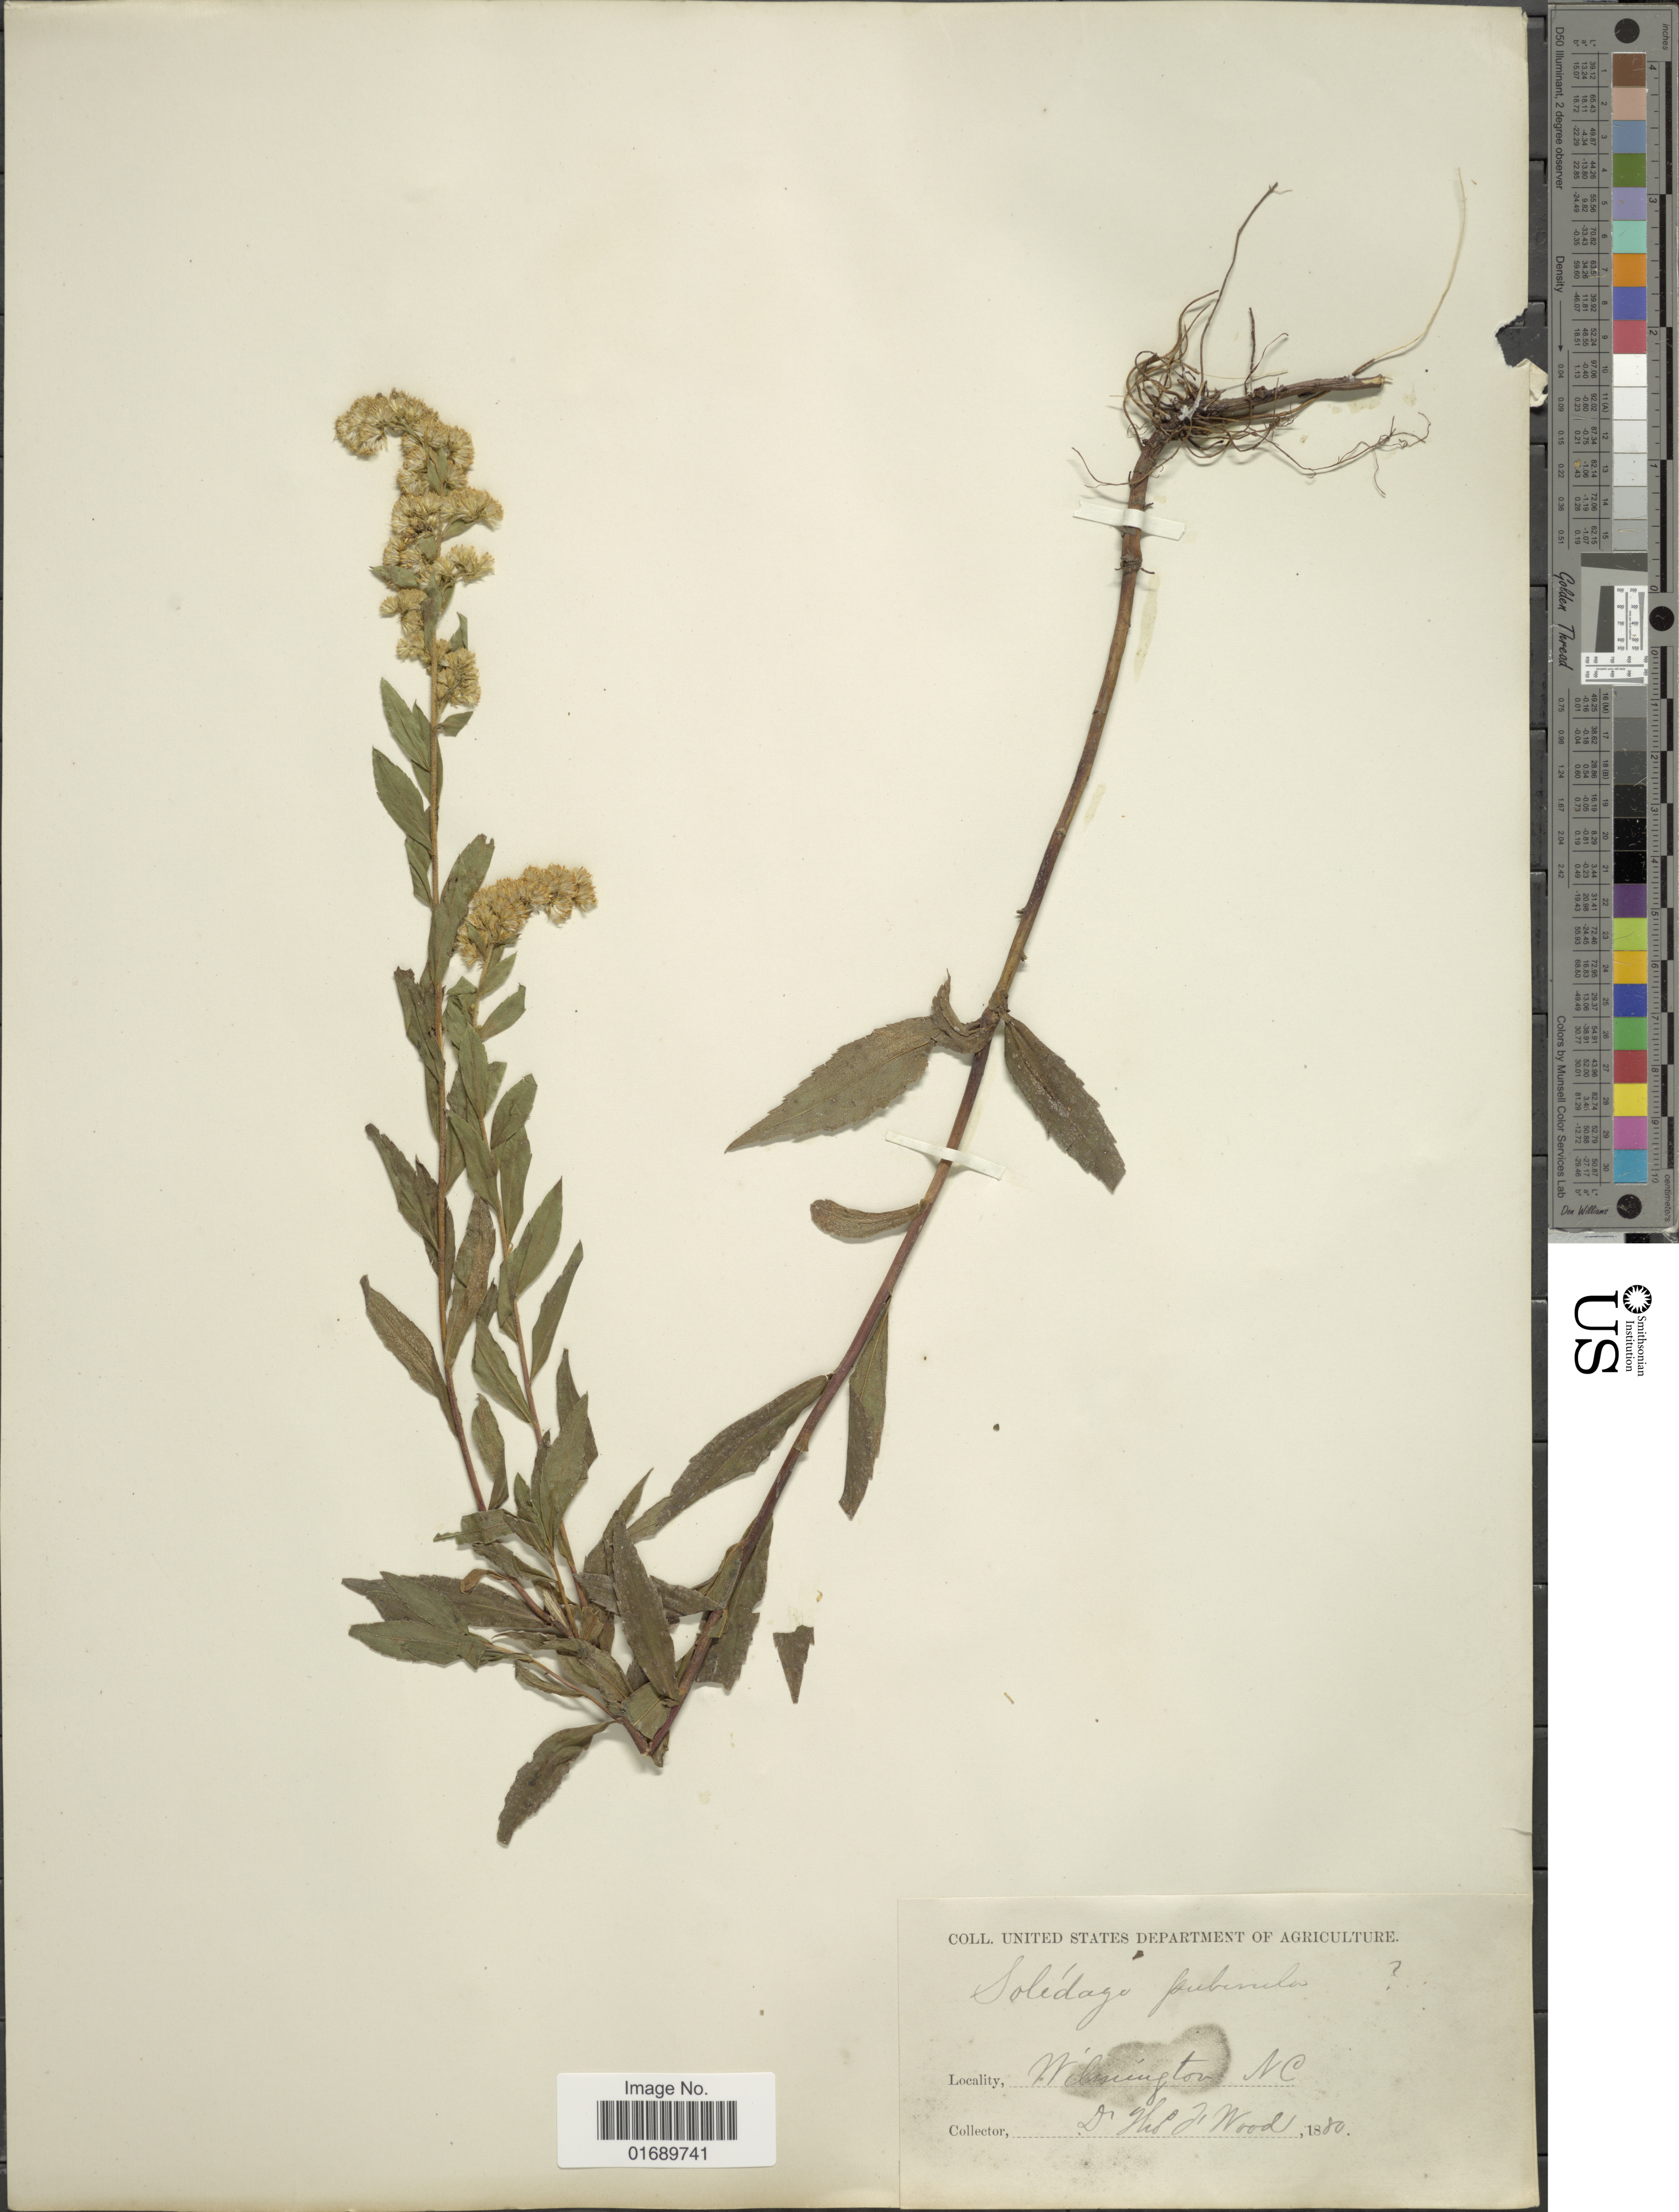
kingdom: Plantae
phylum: Tracheophyta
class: Magnoliopsida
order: Asterales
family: Asteraceae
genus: Solidago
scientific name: Solidago puberula var. pulverulenta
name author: (Nutt.) Chapman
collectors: T. F. Wood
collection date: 1880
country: United States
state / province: North Carolina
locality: Wilmington